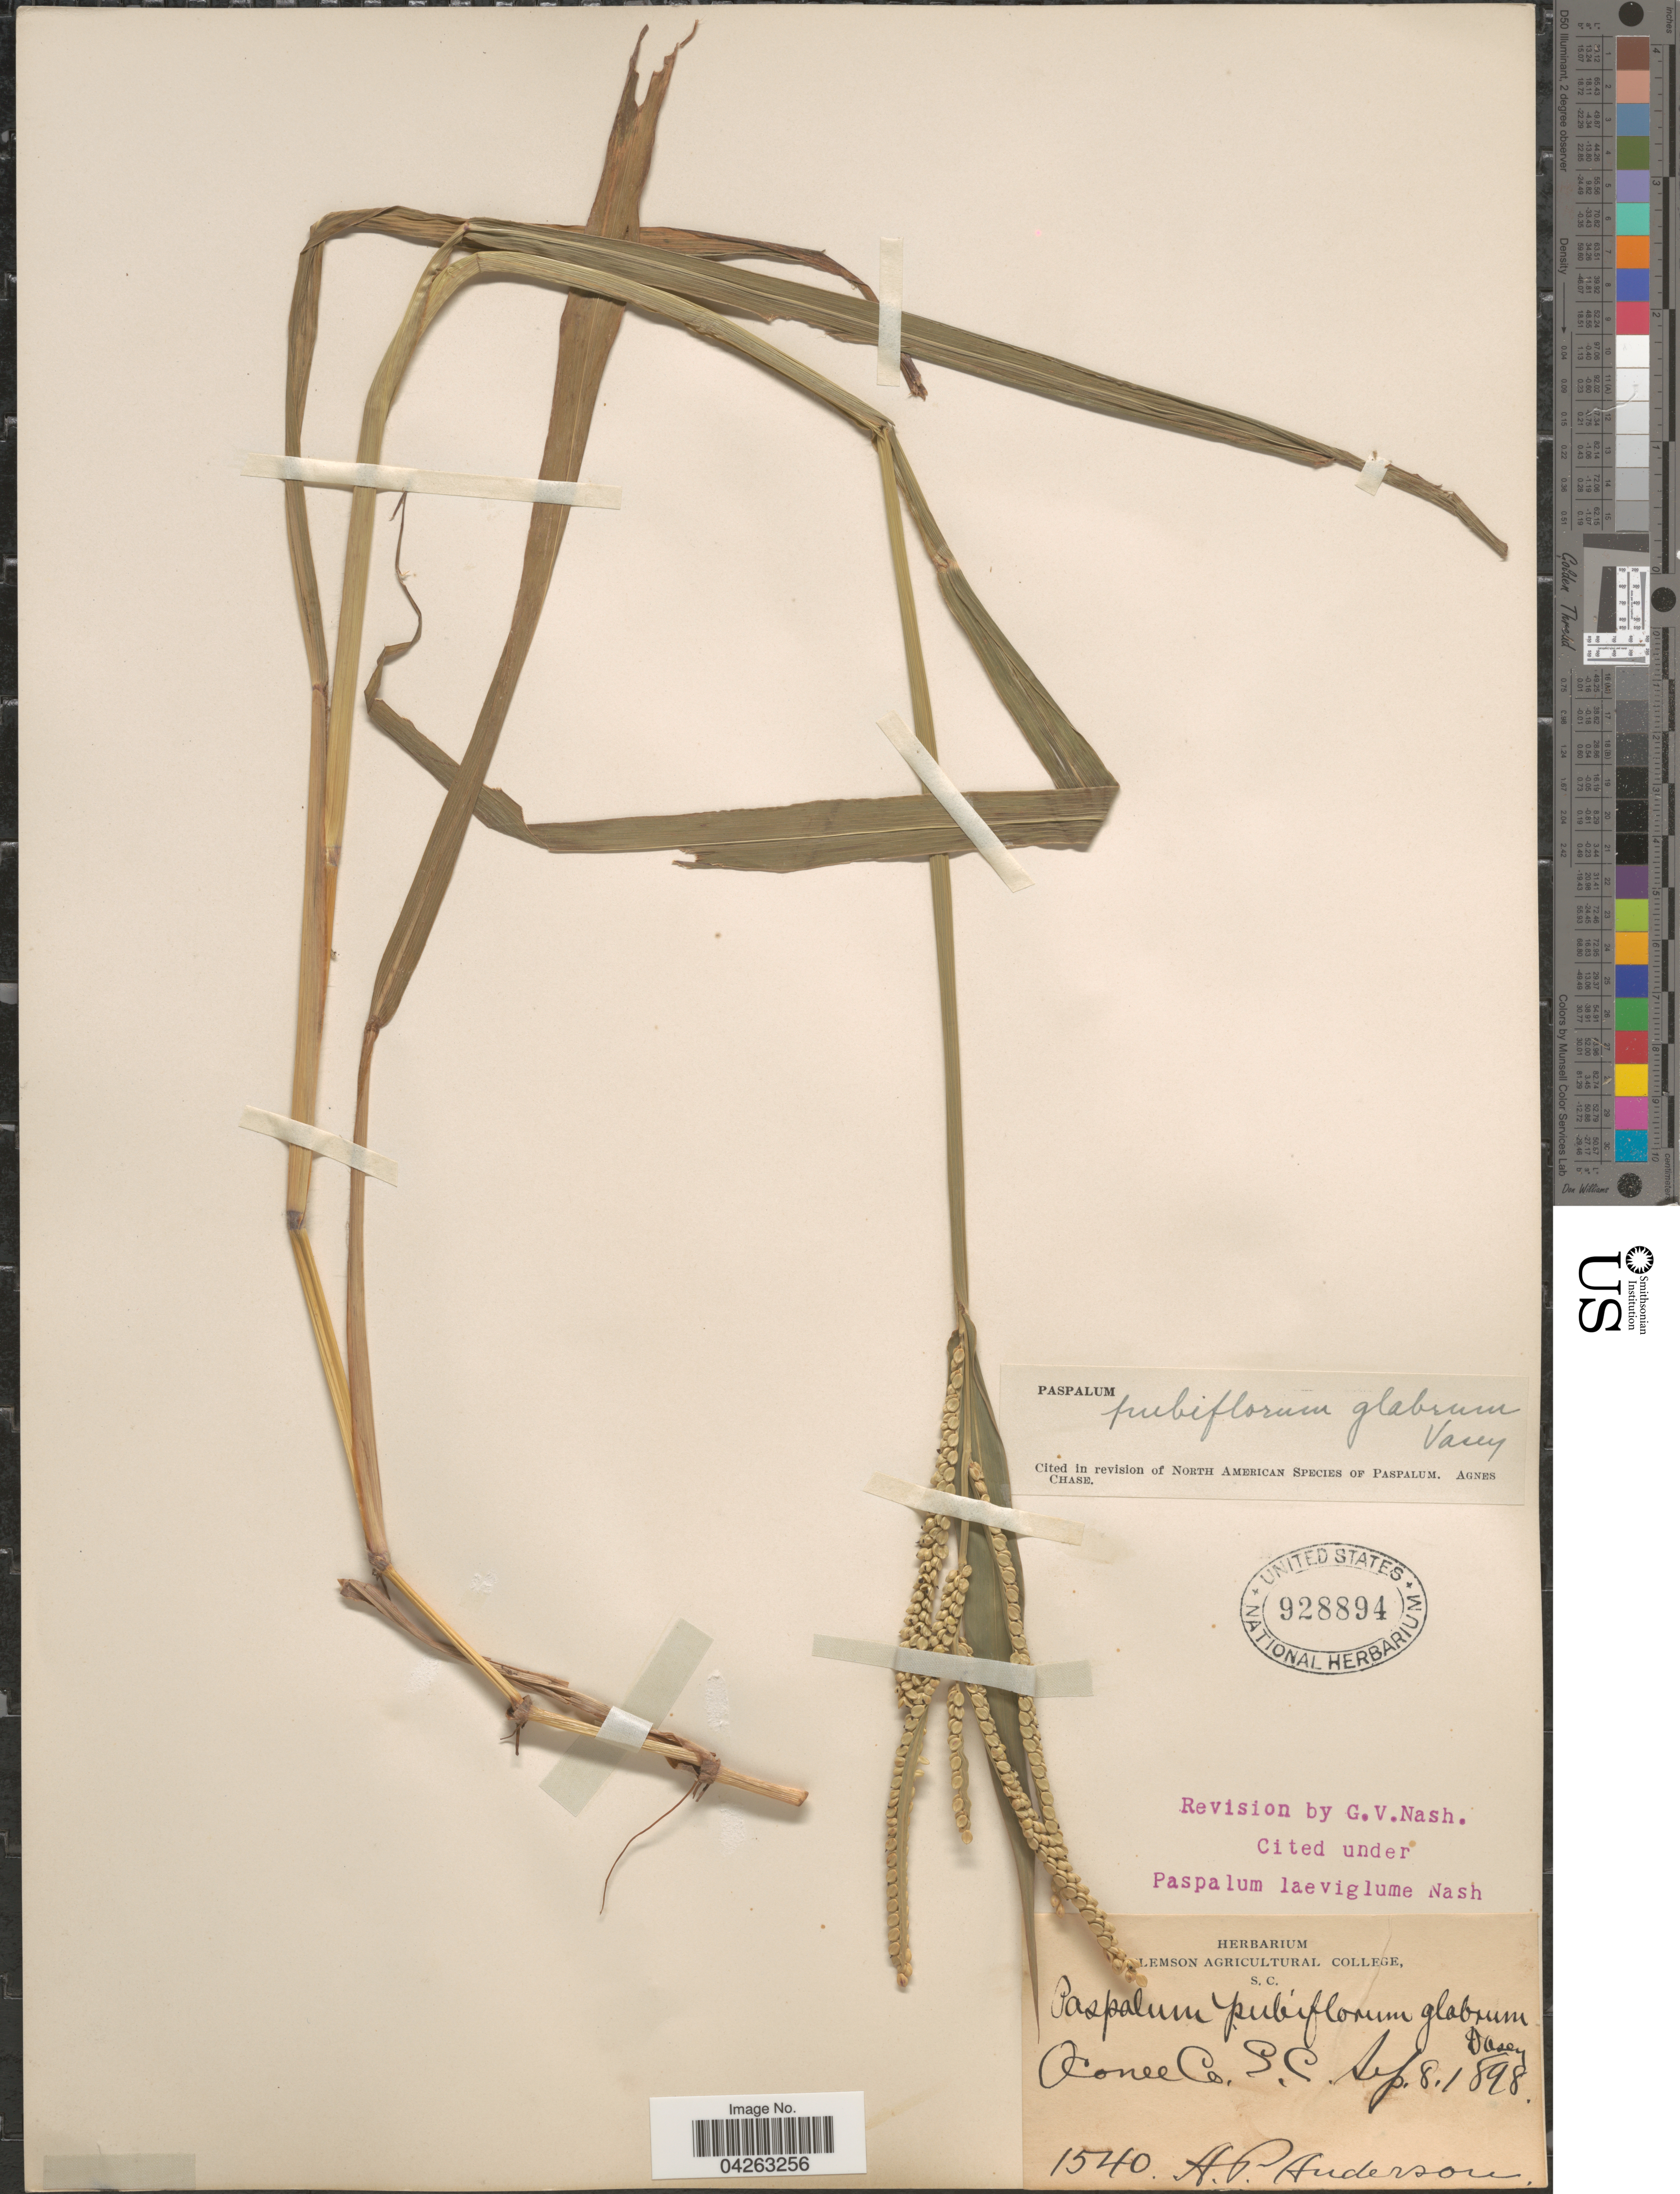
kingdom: Plantae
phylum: Tracheophyta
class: Liliopsida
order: Poales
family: Poaceae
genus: Paspalum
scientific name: Paspalum pubiflorum var. glabrum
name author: Vasey ex Scribn.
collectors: A. P. Anderson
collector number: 1540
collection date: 1898-09-08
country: United States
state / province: South Carolina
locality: Oconee Co.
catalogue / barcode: US 928894